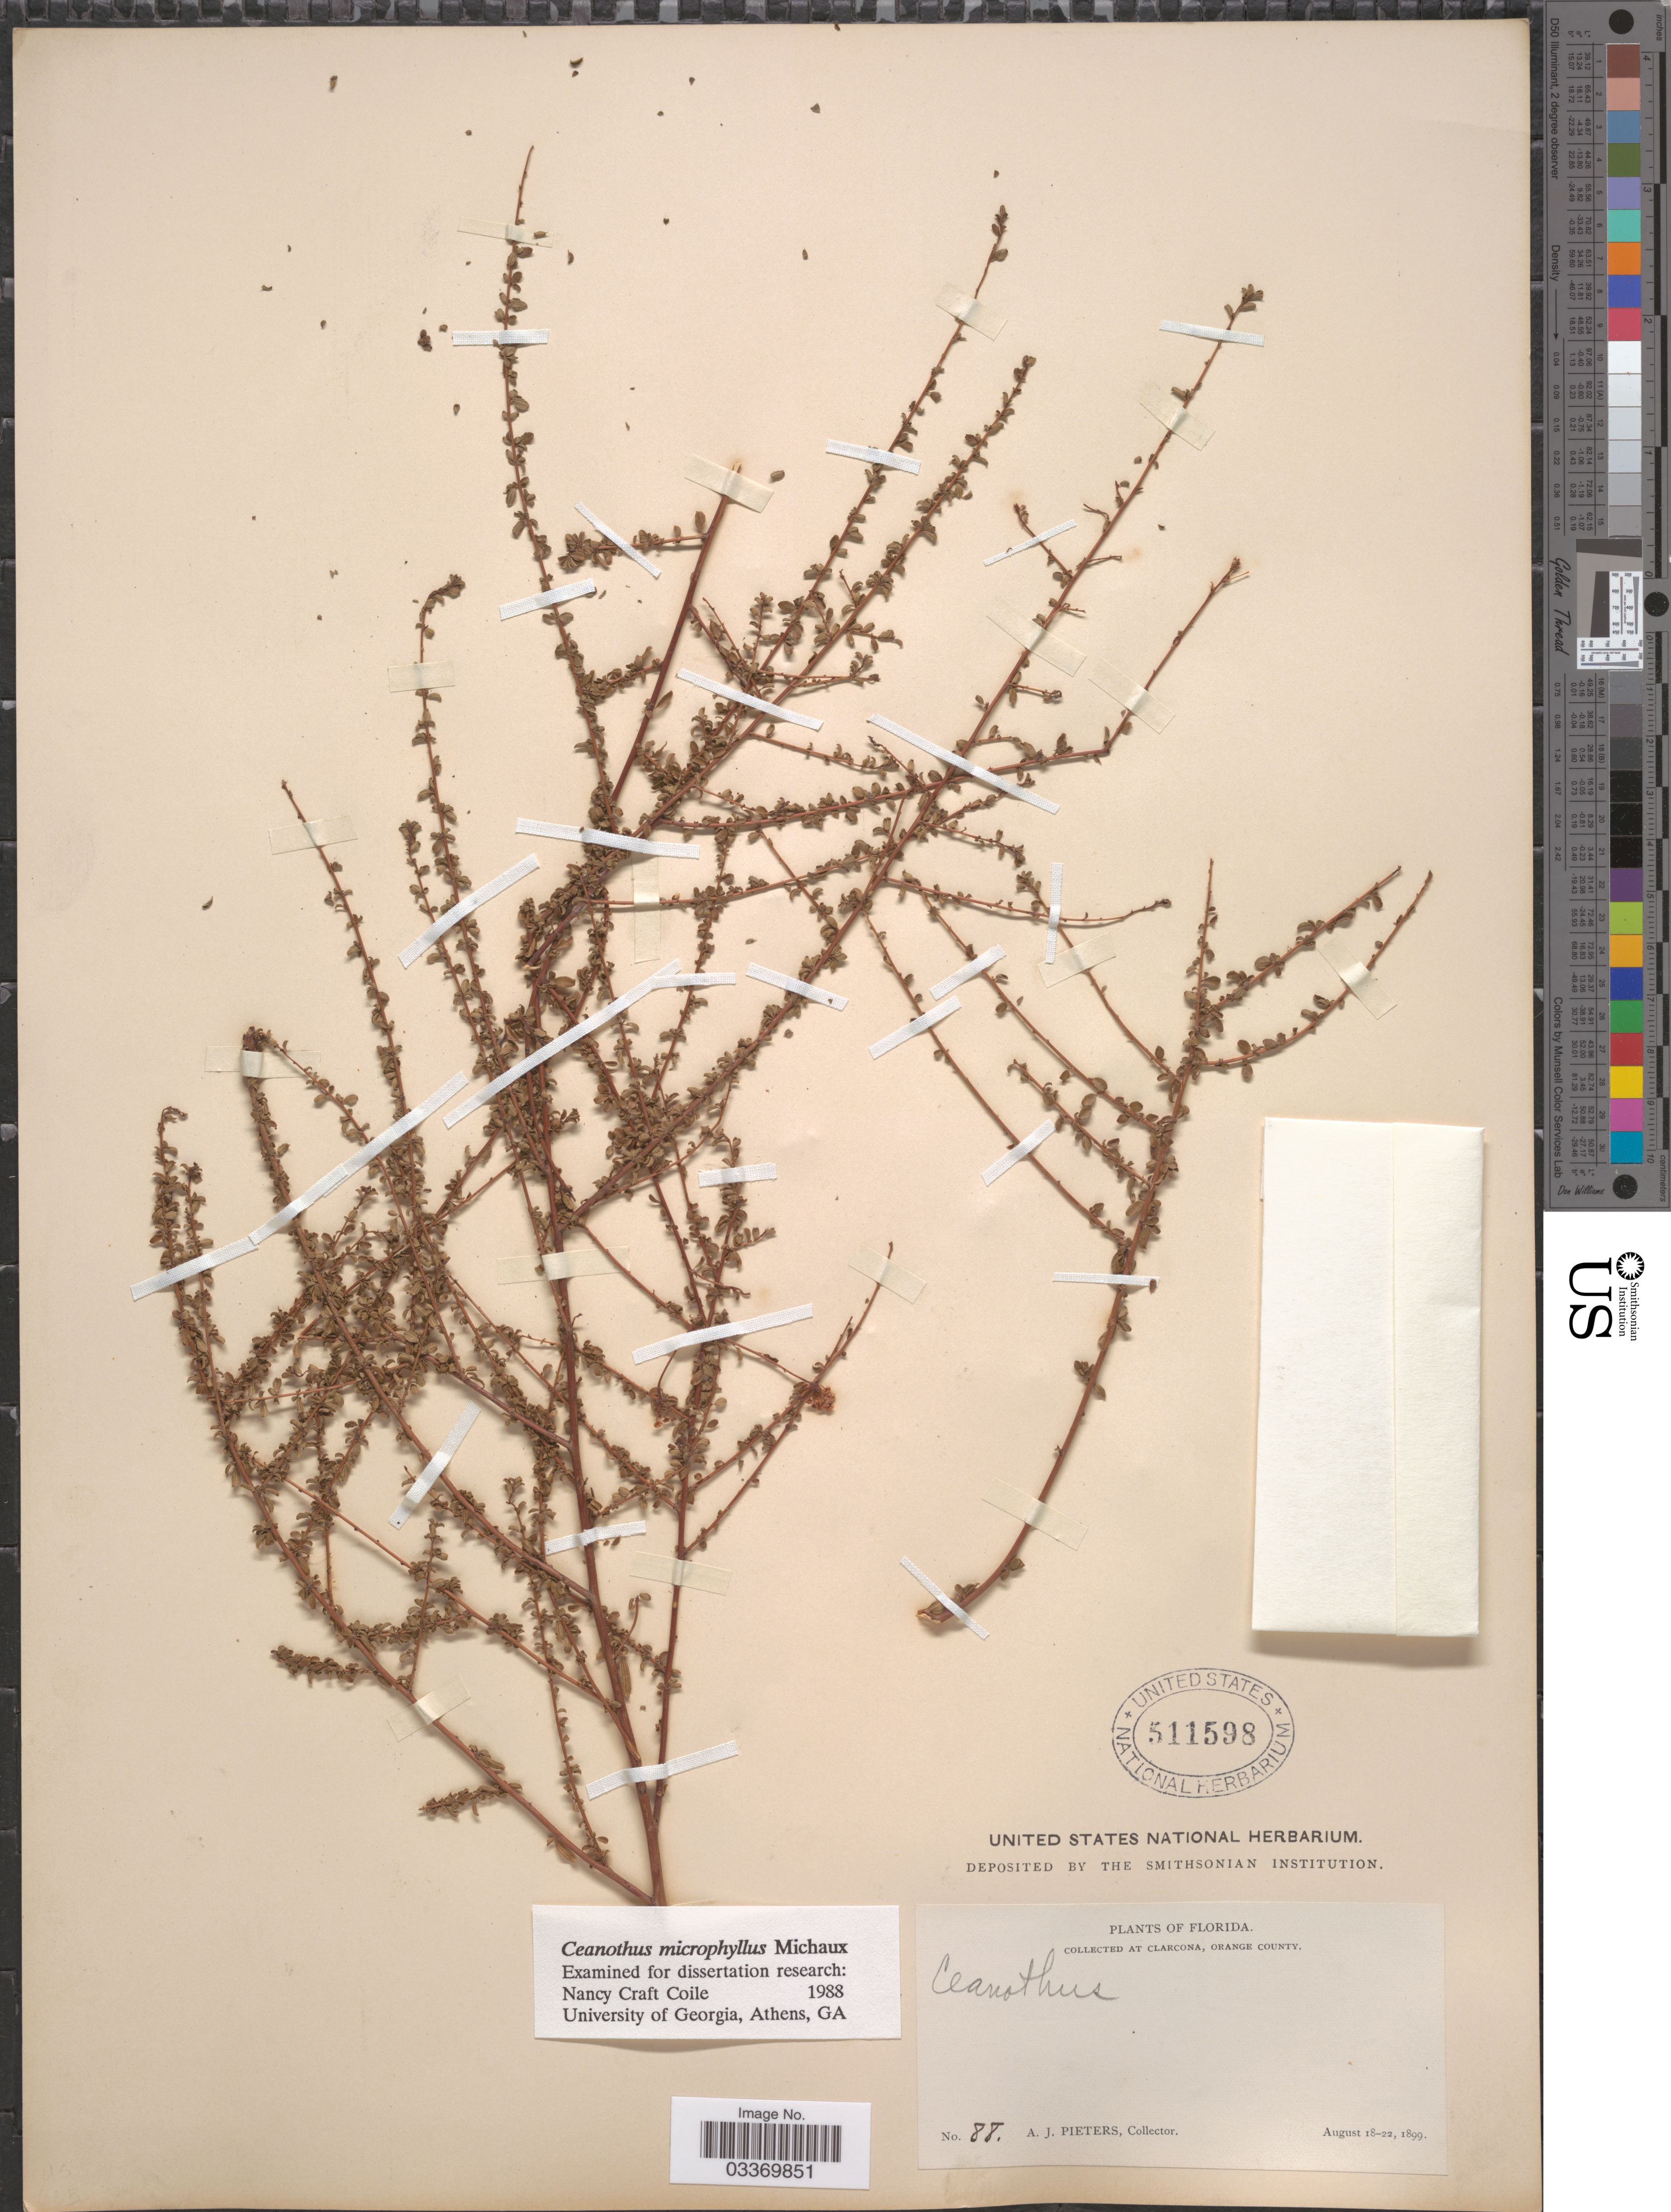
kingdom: Plantae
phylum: Tracheophyta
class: Magnoliopsida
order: Rosales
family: Rhamnaceae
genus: Ceanothus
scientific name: Ceanothus microphyllus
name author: Michx.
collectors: A. Pieters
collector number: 88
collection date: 1889-08-18/1889-08-22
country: United States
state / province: Florida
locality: At Clarcona, Orange County.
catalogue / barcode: US 511598